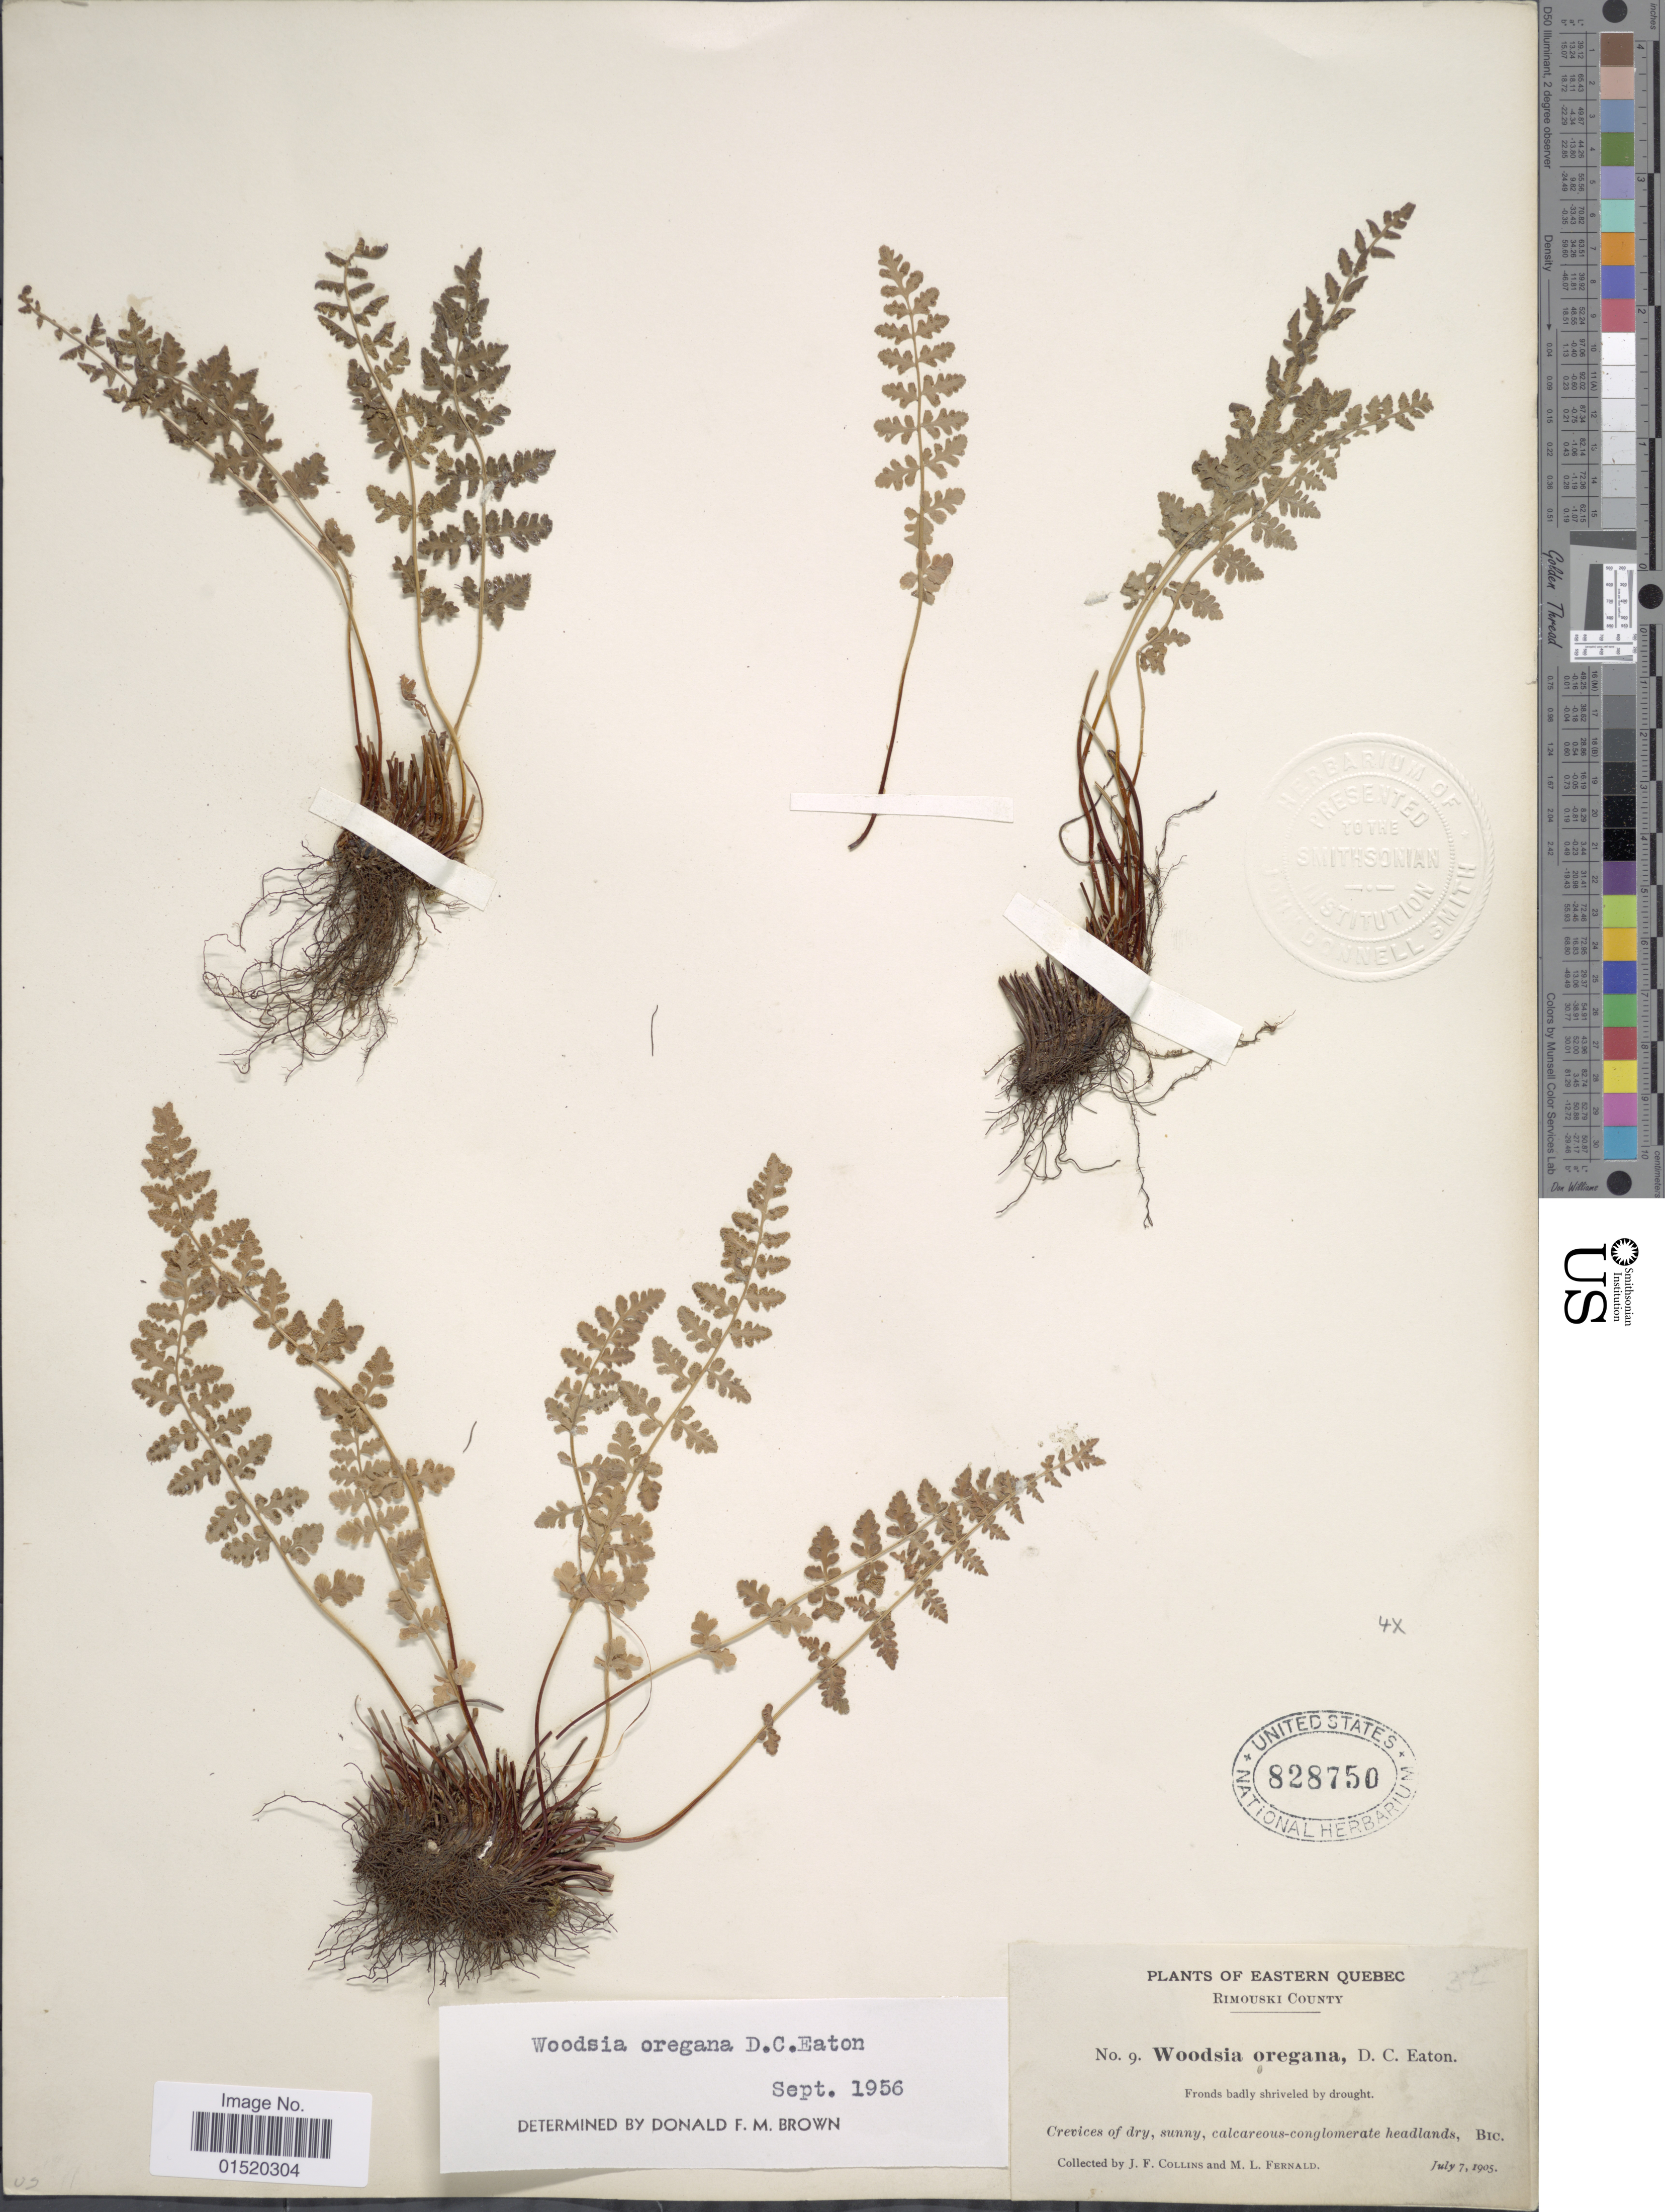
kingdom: Plantae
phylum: Tracheophyta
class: Polypodiopsida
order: Polypodiales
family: Woodsiaceae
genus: Woodsia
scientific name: Woodsia oregana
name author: D.C. Eaton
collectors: J. Collins & M. L. Fernald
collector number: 9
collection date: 1905-07-07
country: Canada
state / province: Quebec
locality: Eastern Quebec, Rimouski County, Crevices of dry, sunny, calcareous-conglomerate headlands, BIC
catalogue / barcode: US 828750